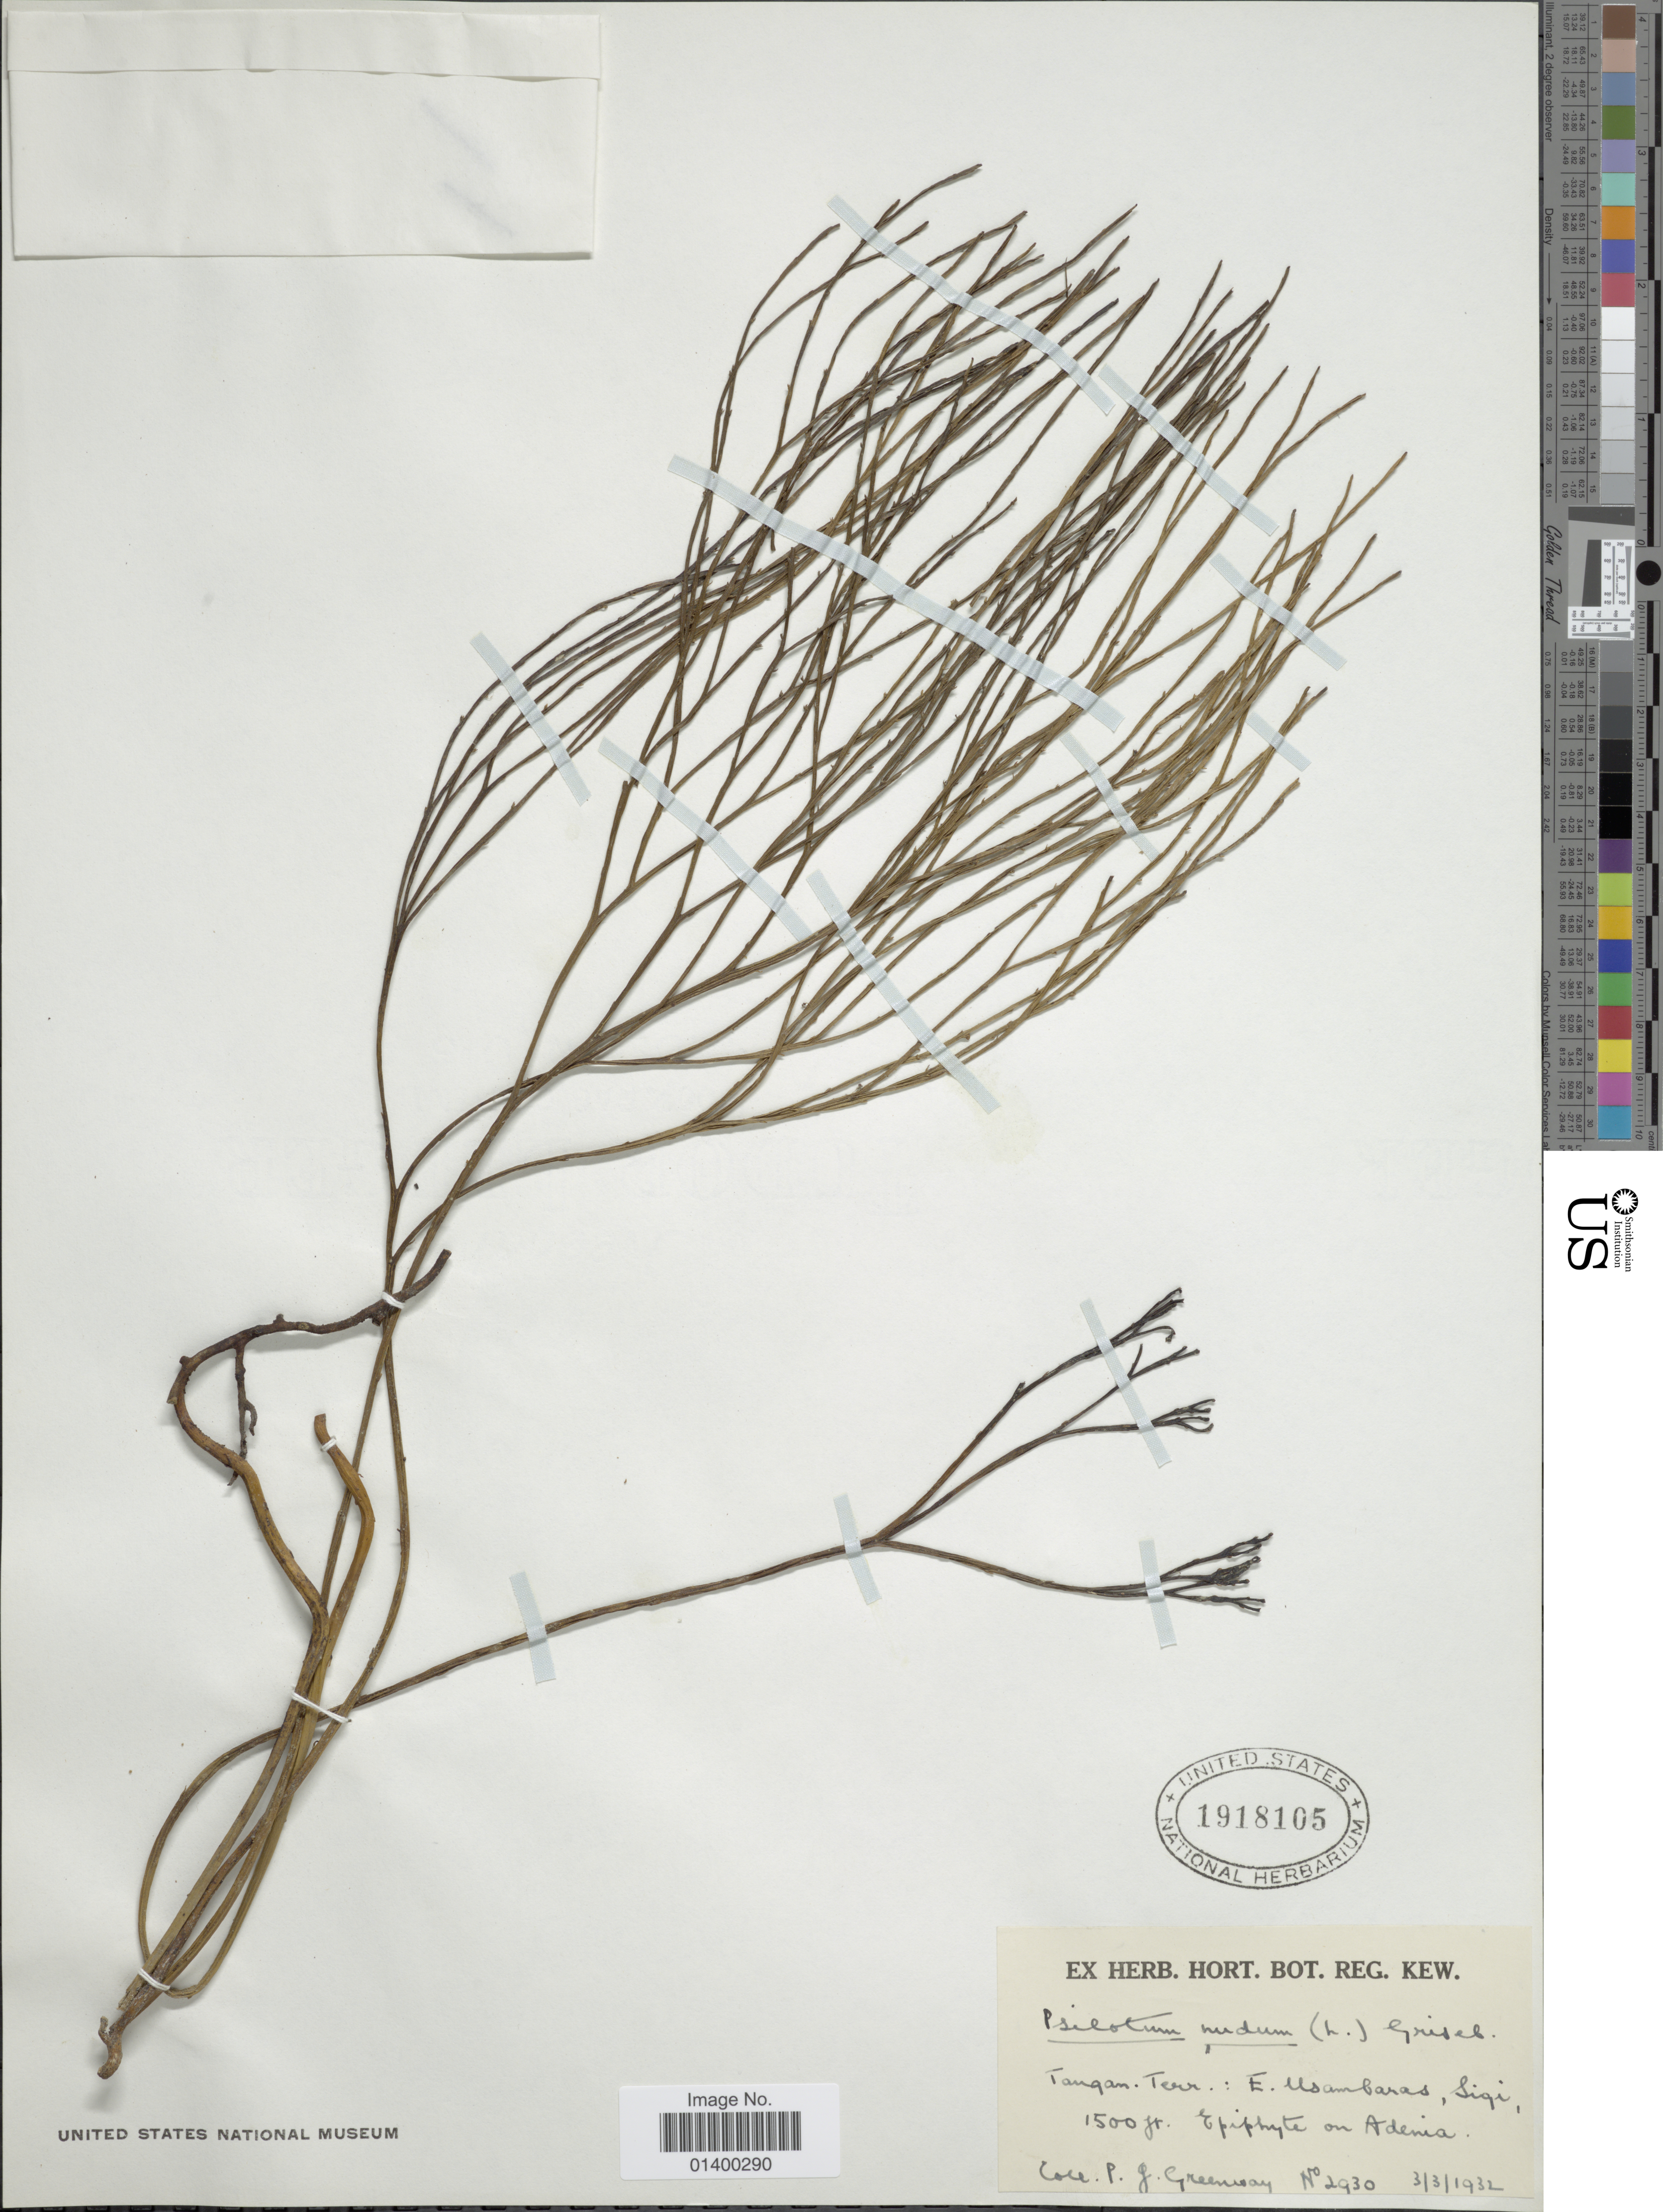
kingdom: Plantae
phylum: Tracheophyta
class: Polypodiopsida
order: Psilotales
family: Psilotaceae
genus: Psilotum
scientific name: Psilotum nudum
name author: (L.) P. Beauv.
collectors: P. J. Greenway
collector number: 2930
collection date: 1932-03-03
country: Tanzania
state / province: Tanga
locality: Tangan Terr.: E Usambaras, Sigi.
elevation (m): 457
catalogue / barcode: US 1918105